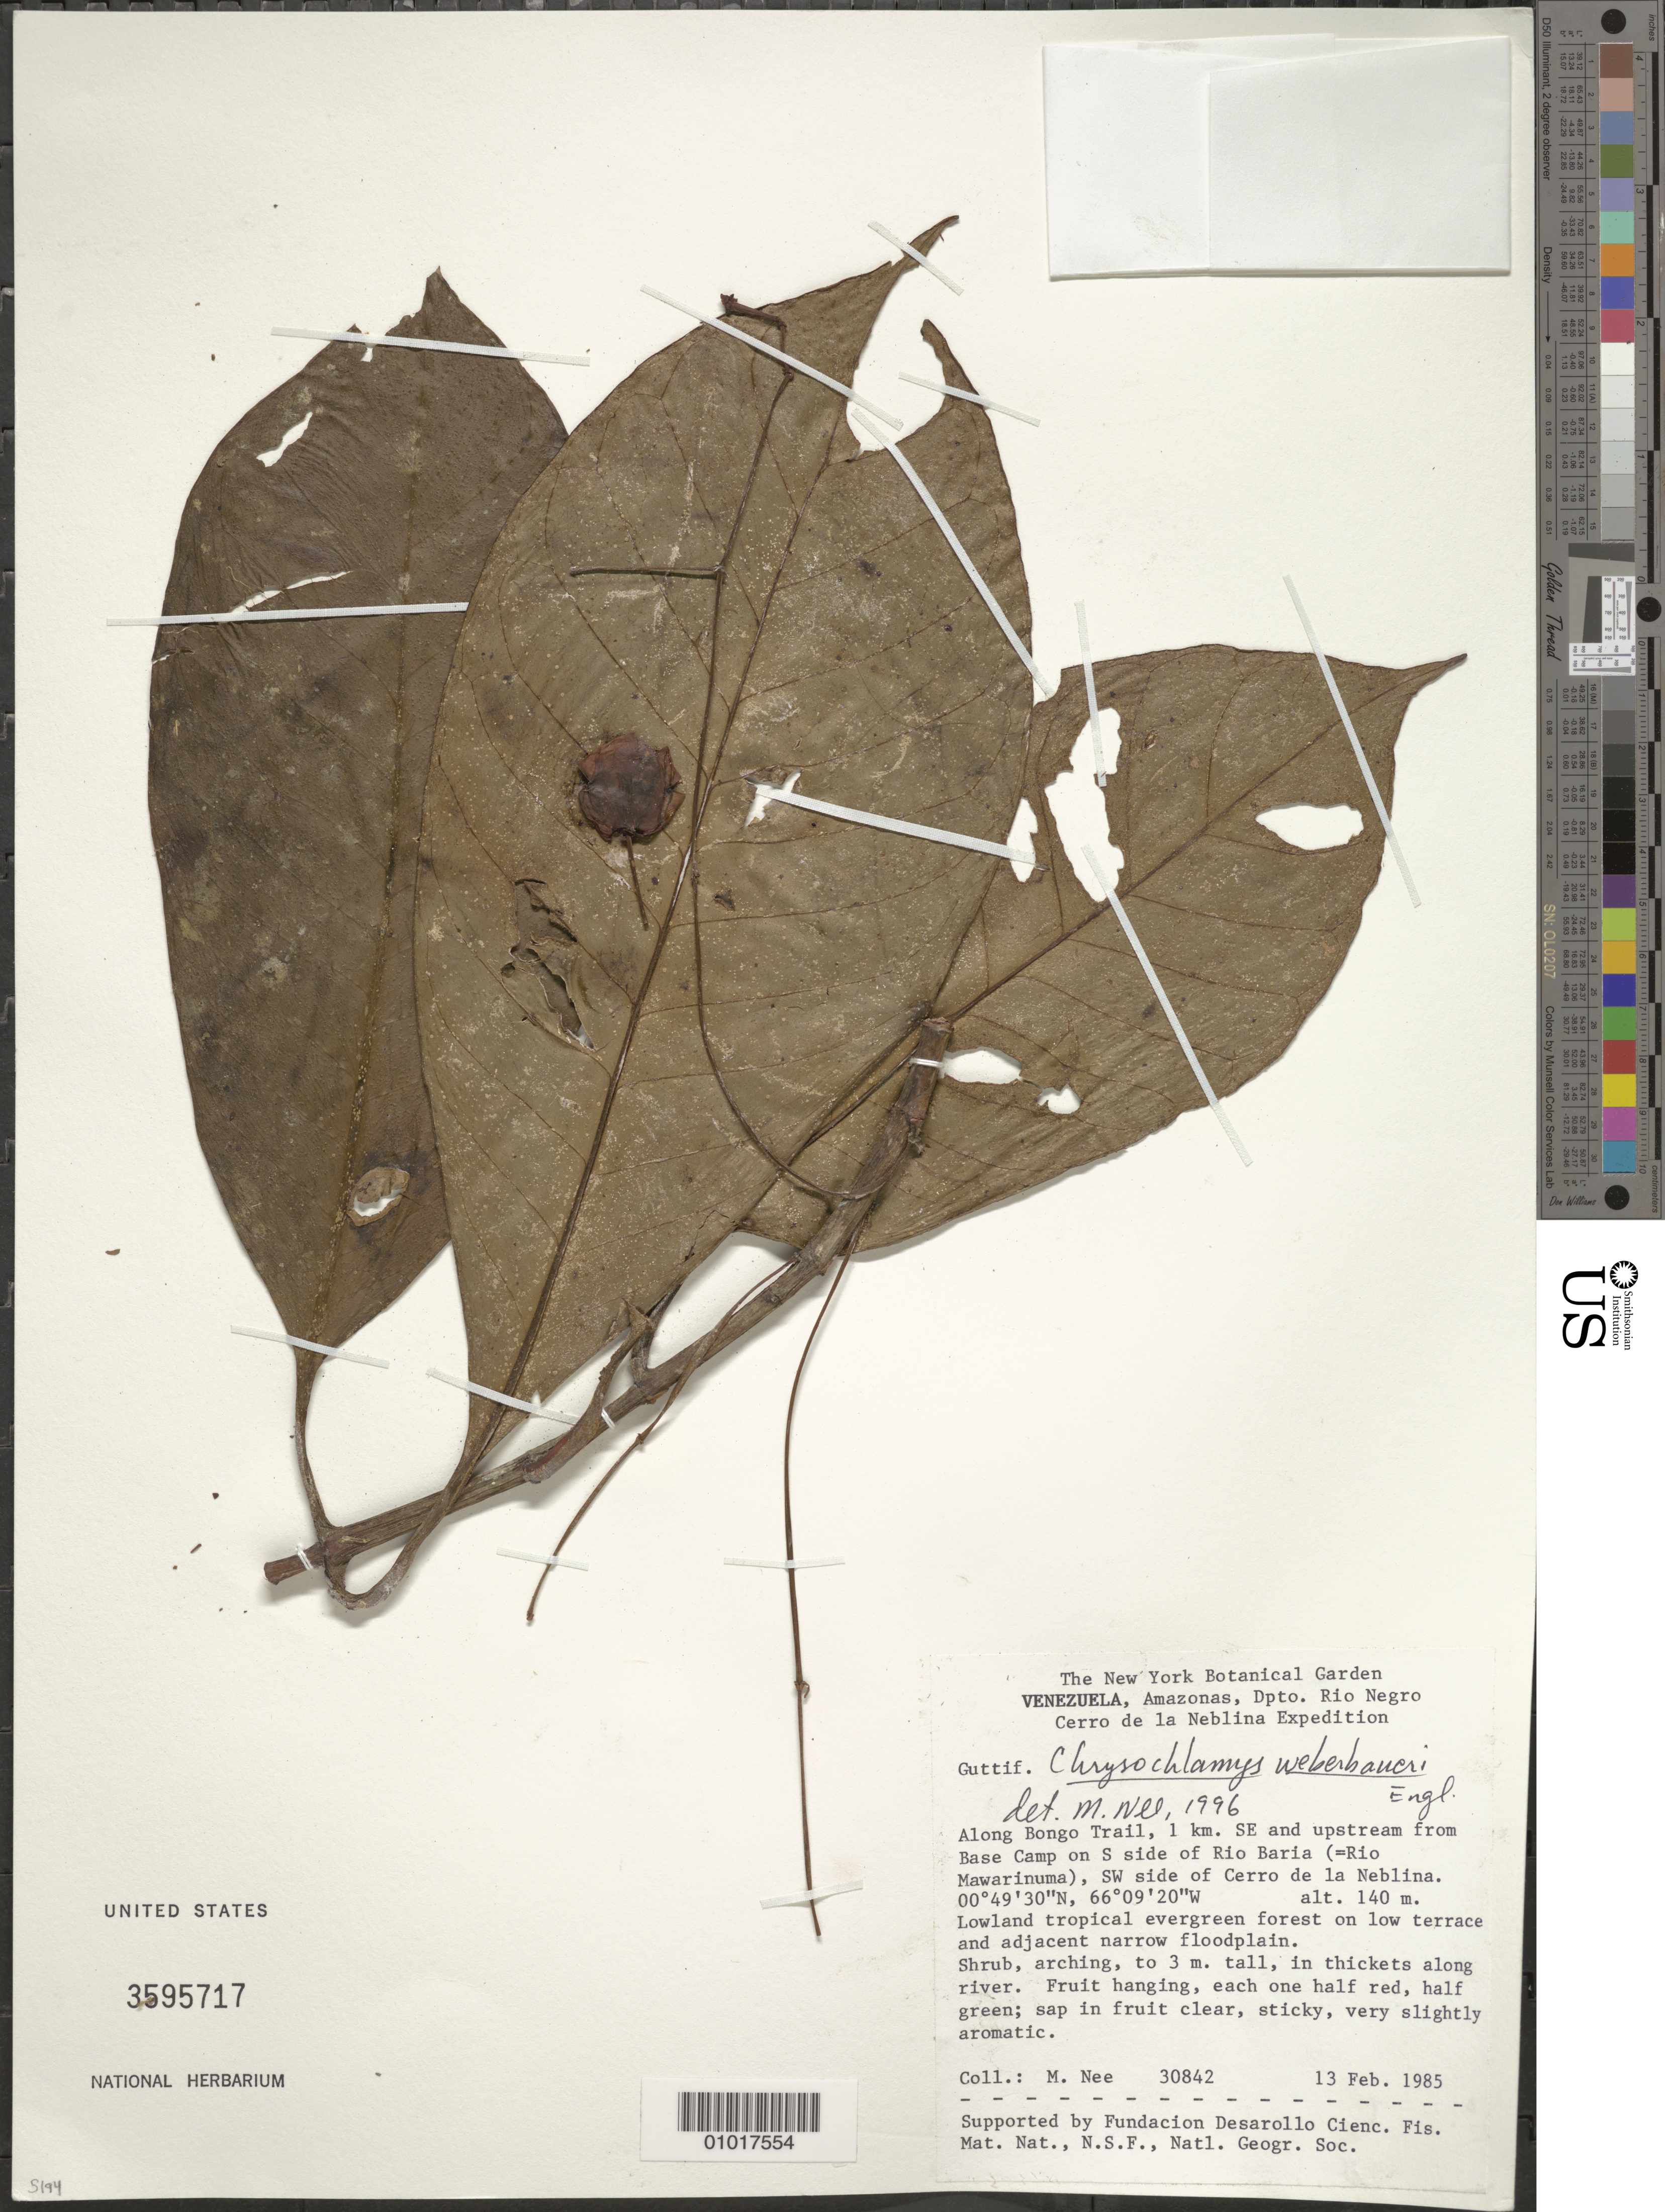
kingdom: Plantae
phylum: Tracheophyta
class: Magnoliopsida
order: Malpighiales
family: Clusiaceae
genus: Chrysochlamys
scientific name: Chrysochlamys weberbaueri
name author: Engl.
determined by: Nee, Michael H.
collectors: M. Nee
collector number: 30842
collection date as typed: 13-Feb-96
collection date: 1996-02-13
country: Venezuela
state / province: Amazonas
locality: Along Bongo Trail, 1 km SE and upstream from Base Camp on S side of Rio Baria (=Rio Mawarinuma), SW side of Cerro de la Neblina.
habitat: Lowland tropical evergreen forest on low terrace and adjacent narrow floodplain.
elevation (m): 140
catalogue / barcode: US 3595717